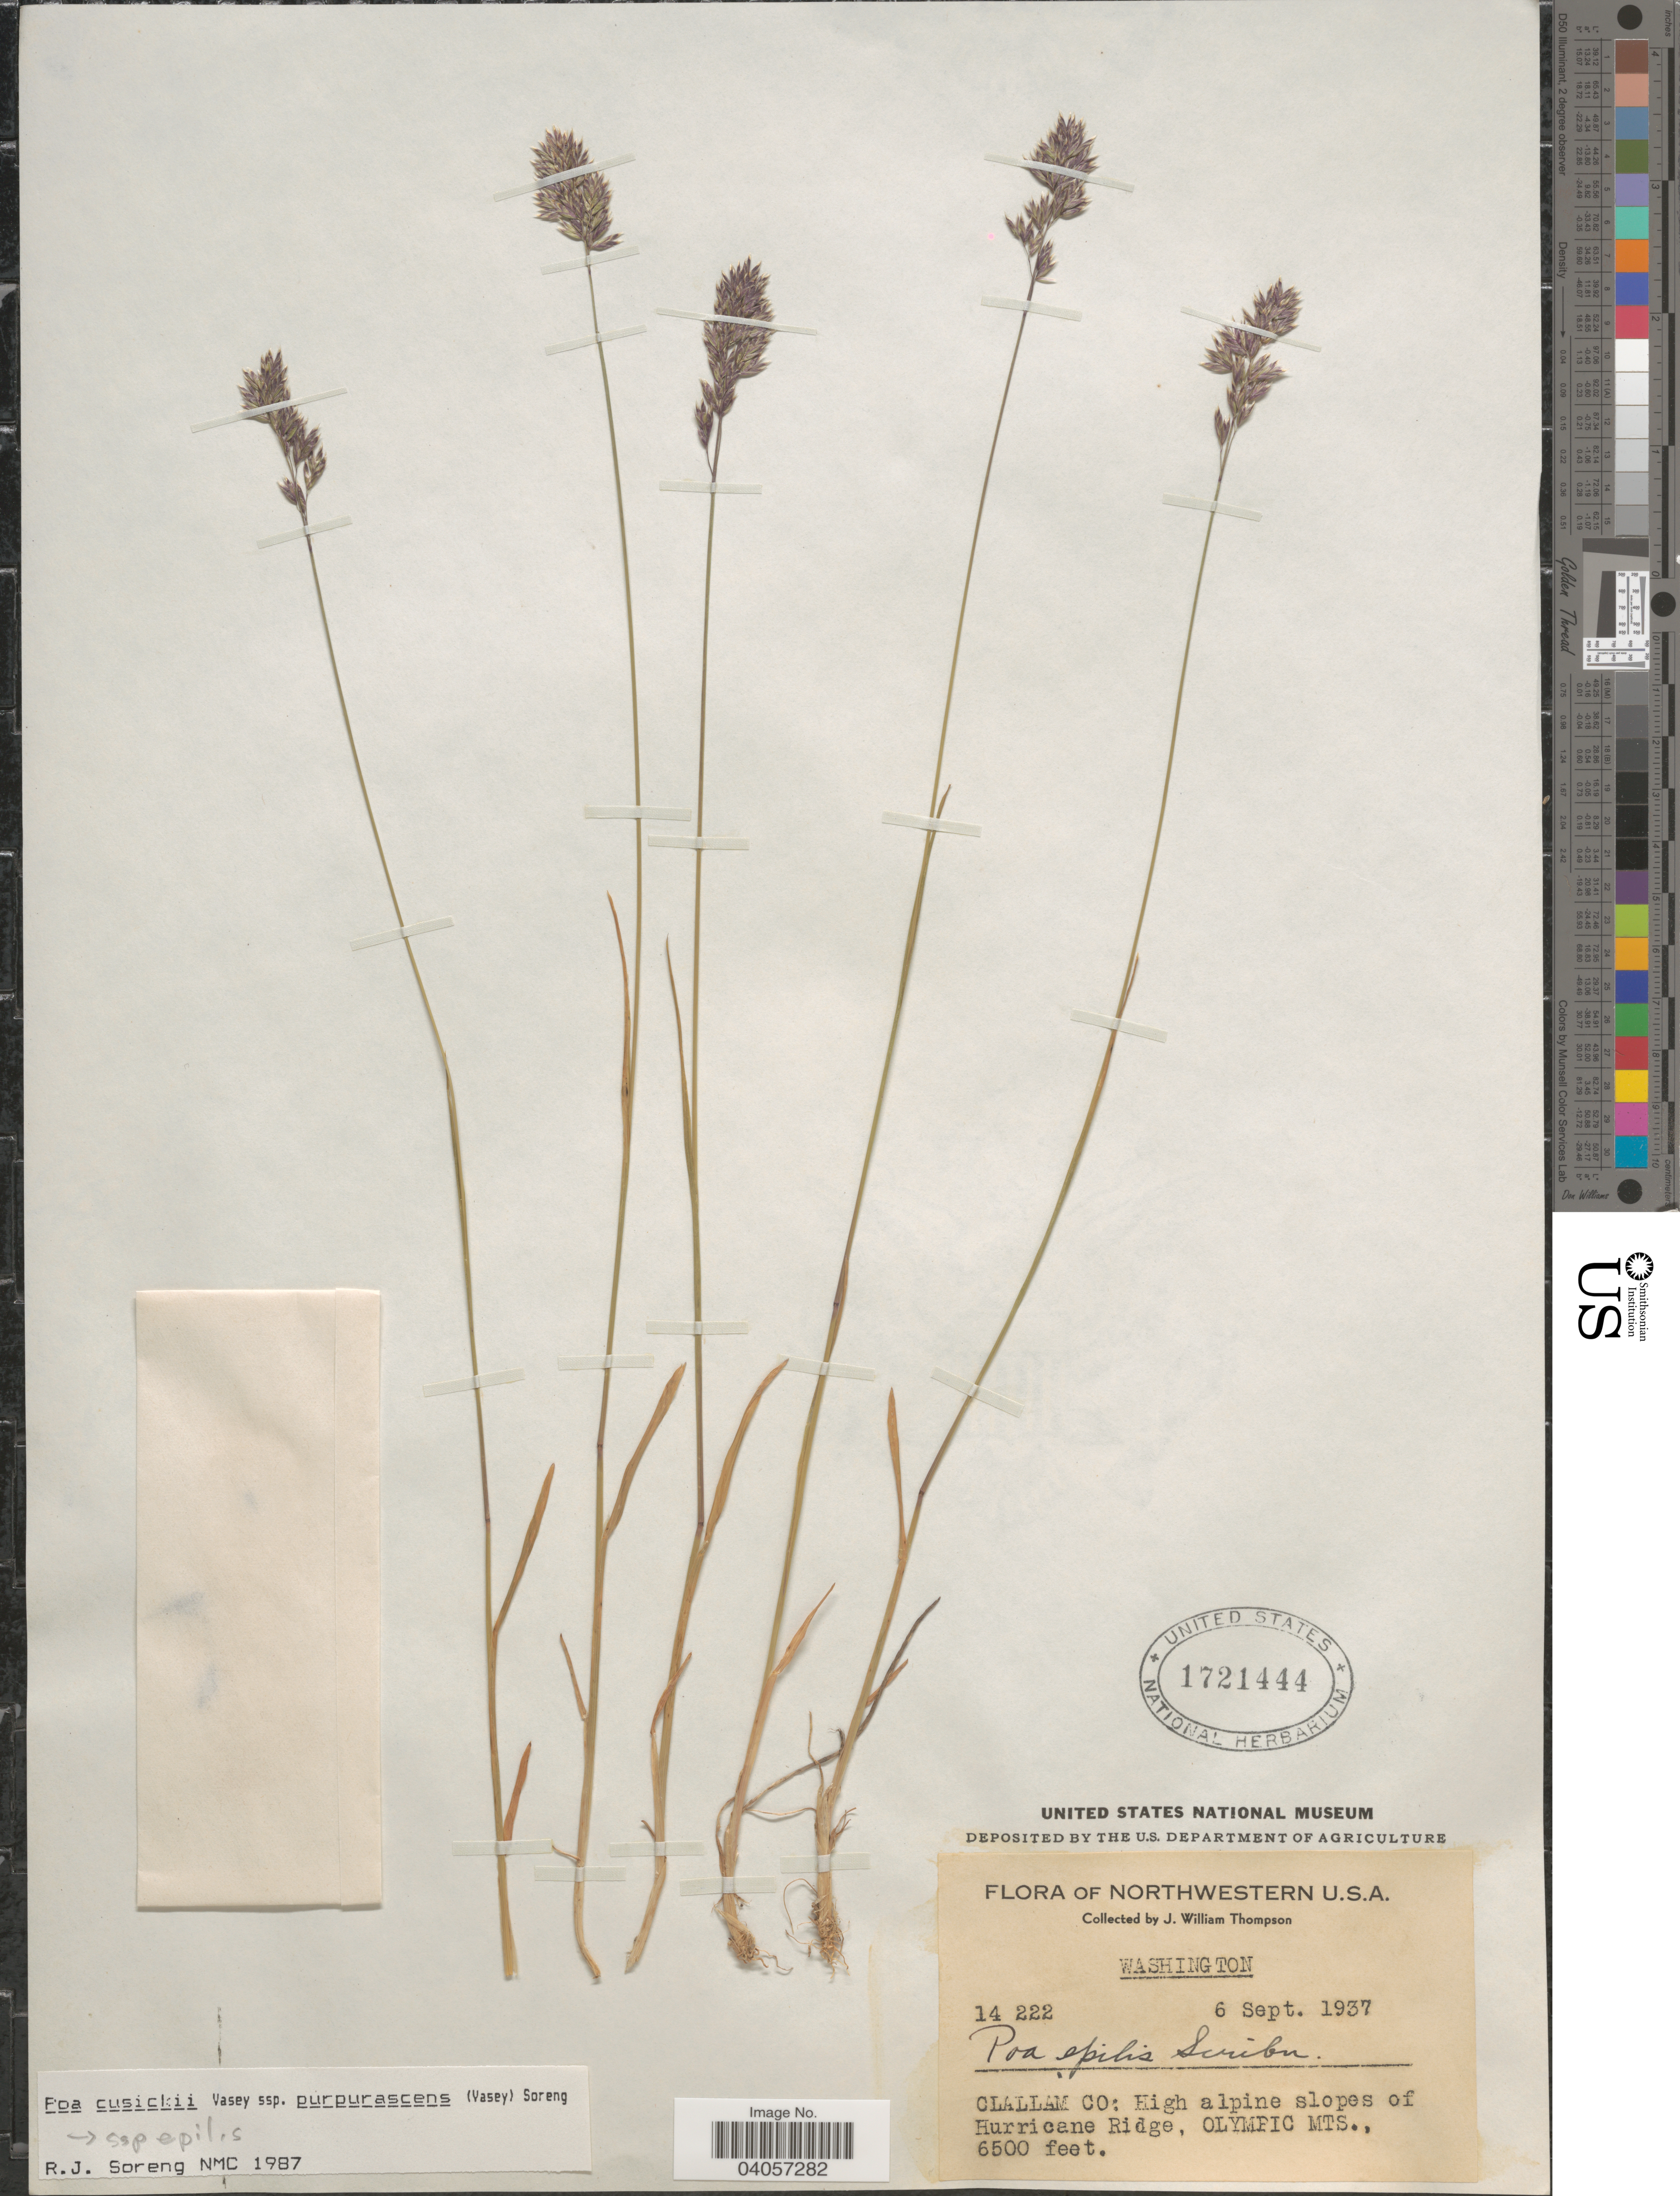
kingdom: Plantae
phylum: Tracheophyta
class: Liliopsida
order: Poales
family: Poaceae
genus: Poa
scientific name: Poa cusickii subsp. purpurascens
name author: (Vasey) Soreng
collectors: J. W. Thompson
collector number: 14222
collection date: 1937-09-06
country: United States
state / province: Washington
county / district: Clallam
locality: Northwestern U.S.A. Clallam Co: High alpine slopes of Hurricane Ridge, Olympic Mts.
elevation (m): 1981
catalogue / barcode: US 1721444